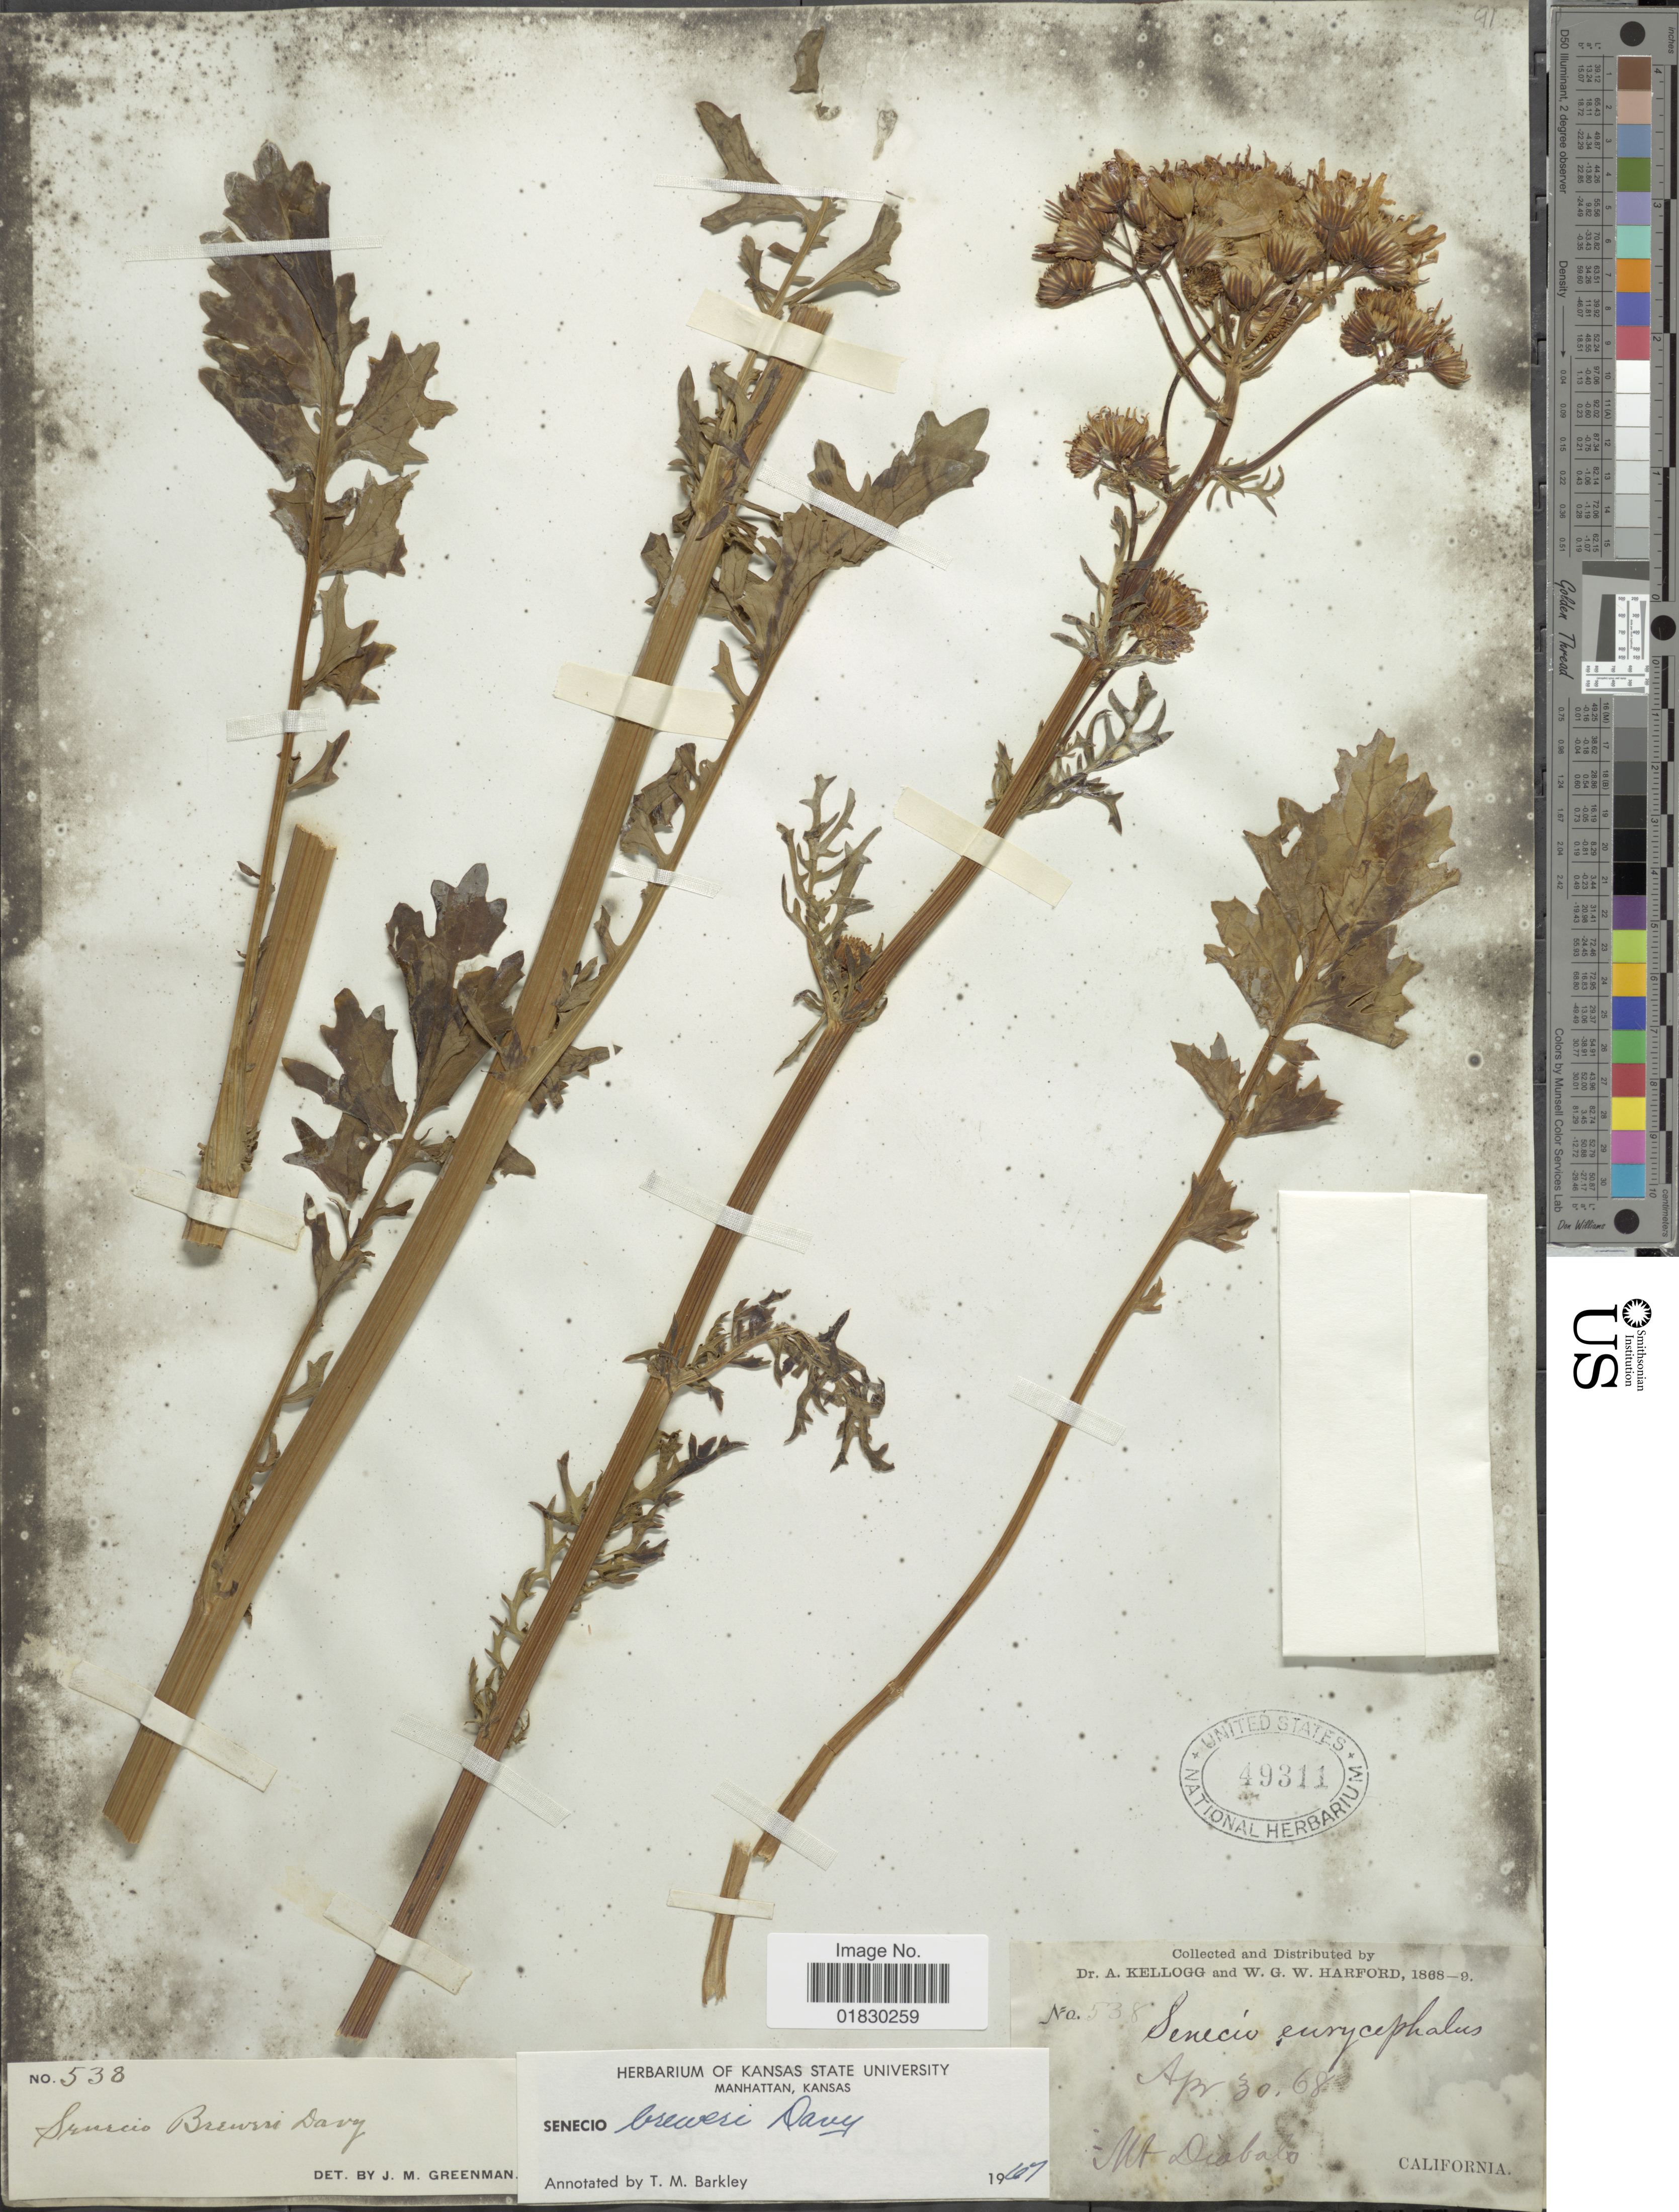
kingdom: Plantae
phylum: Tracheophyta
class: Magnoliopsida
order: Asterales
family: Asteraceae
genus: Packera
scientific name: Packera breweri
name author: (Burtt Davy) W.A. Weber & Á. Löve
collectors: A. Kellogg & W. G. W. Harford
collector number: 538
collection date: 1868-04-30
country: United States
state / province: California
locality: Mt. Diabalo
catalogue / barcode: US 49311